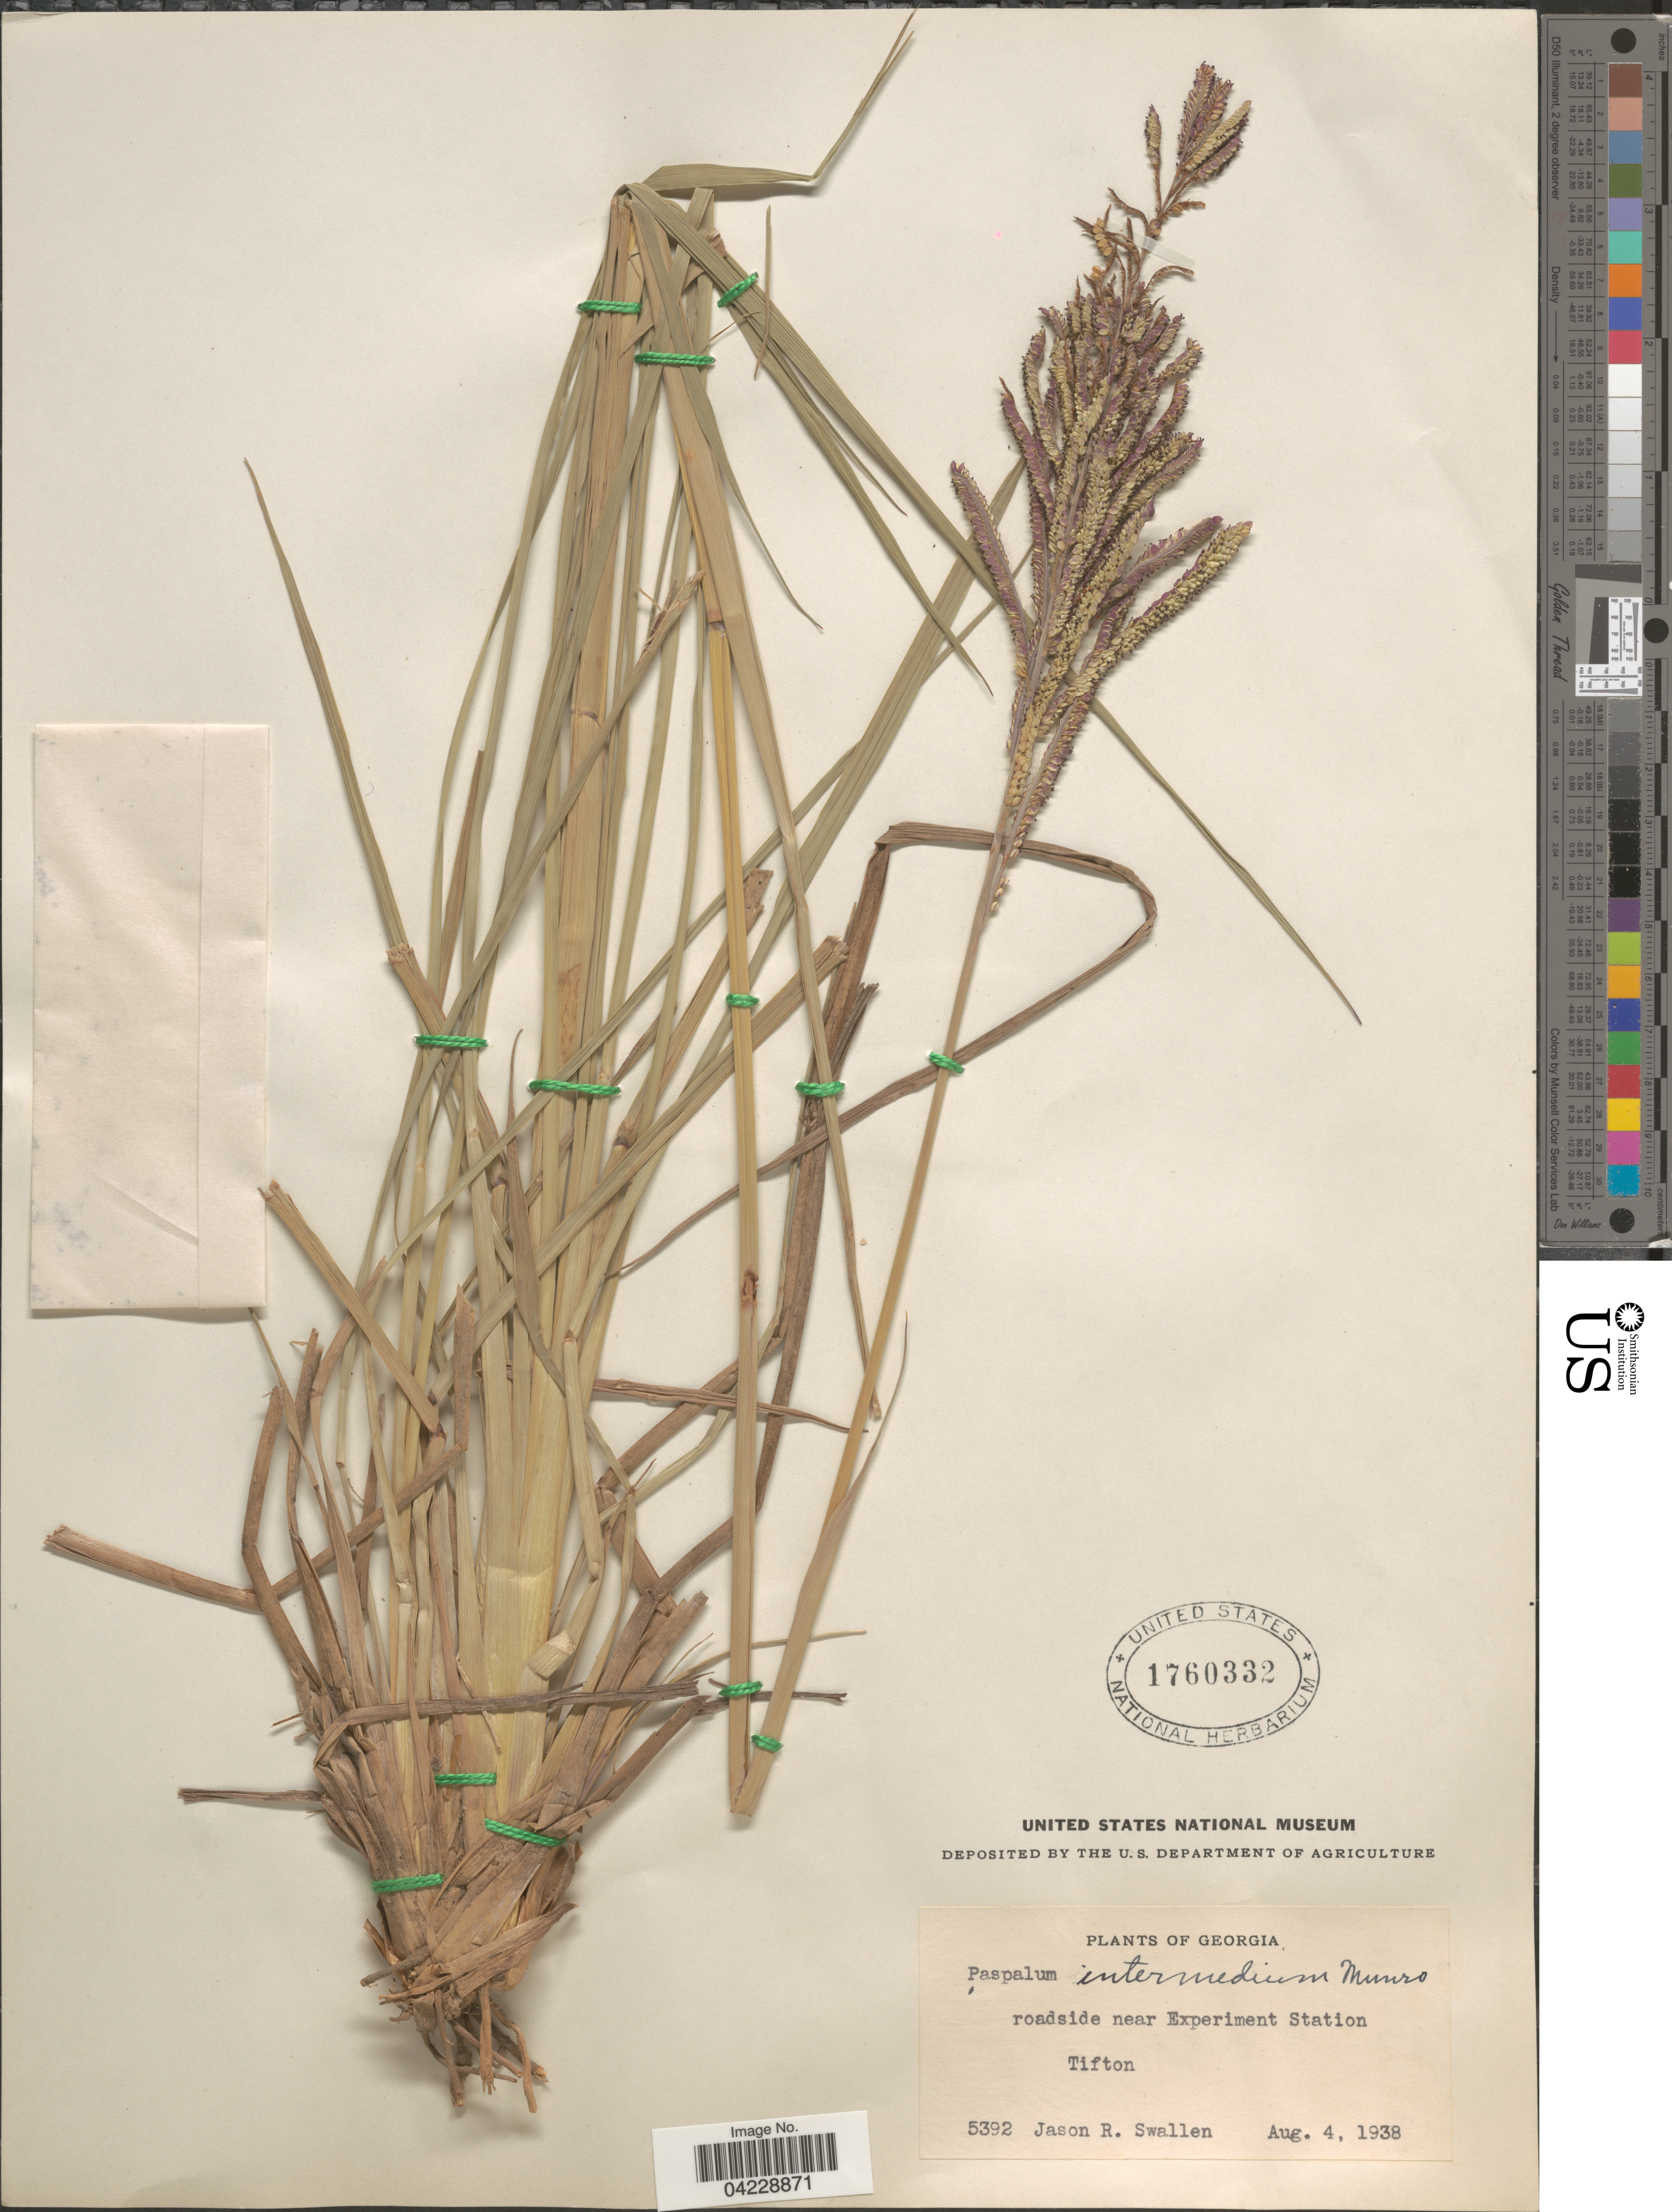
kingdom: Plantae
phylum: Tracheophyta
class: Liliopsida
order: Poales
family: Poaceae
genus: Paspalum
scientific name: Paspalum intermedium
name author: Munro ex Morong & Britton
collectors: J. R. Swallen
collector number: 5392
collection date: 1938-08-04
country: United States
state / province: Georgia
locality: Roadside near Experiment Station. Tifton.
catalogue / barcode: US 1760332